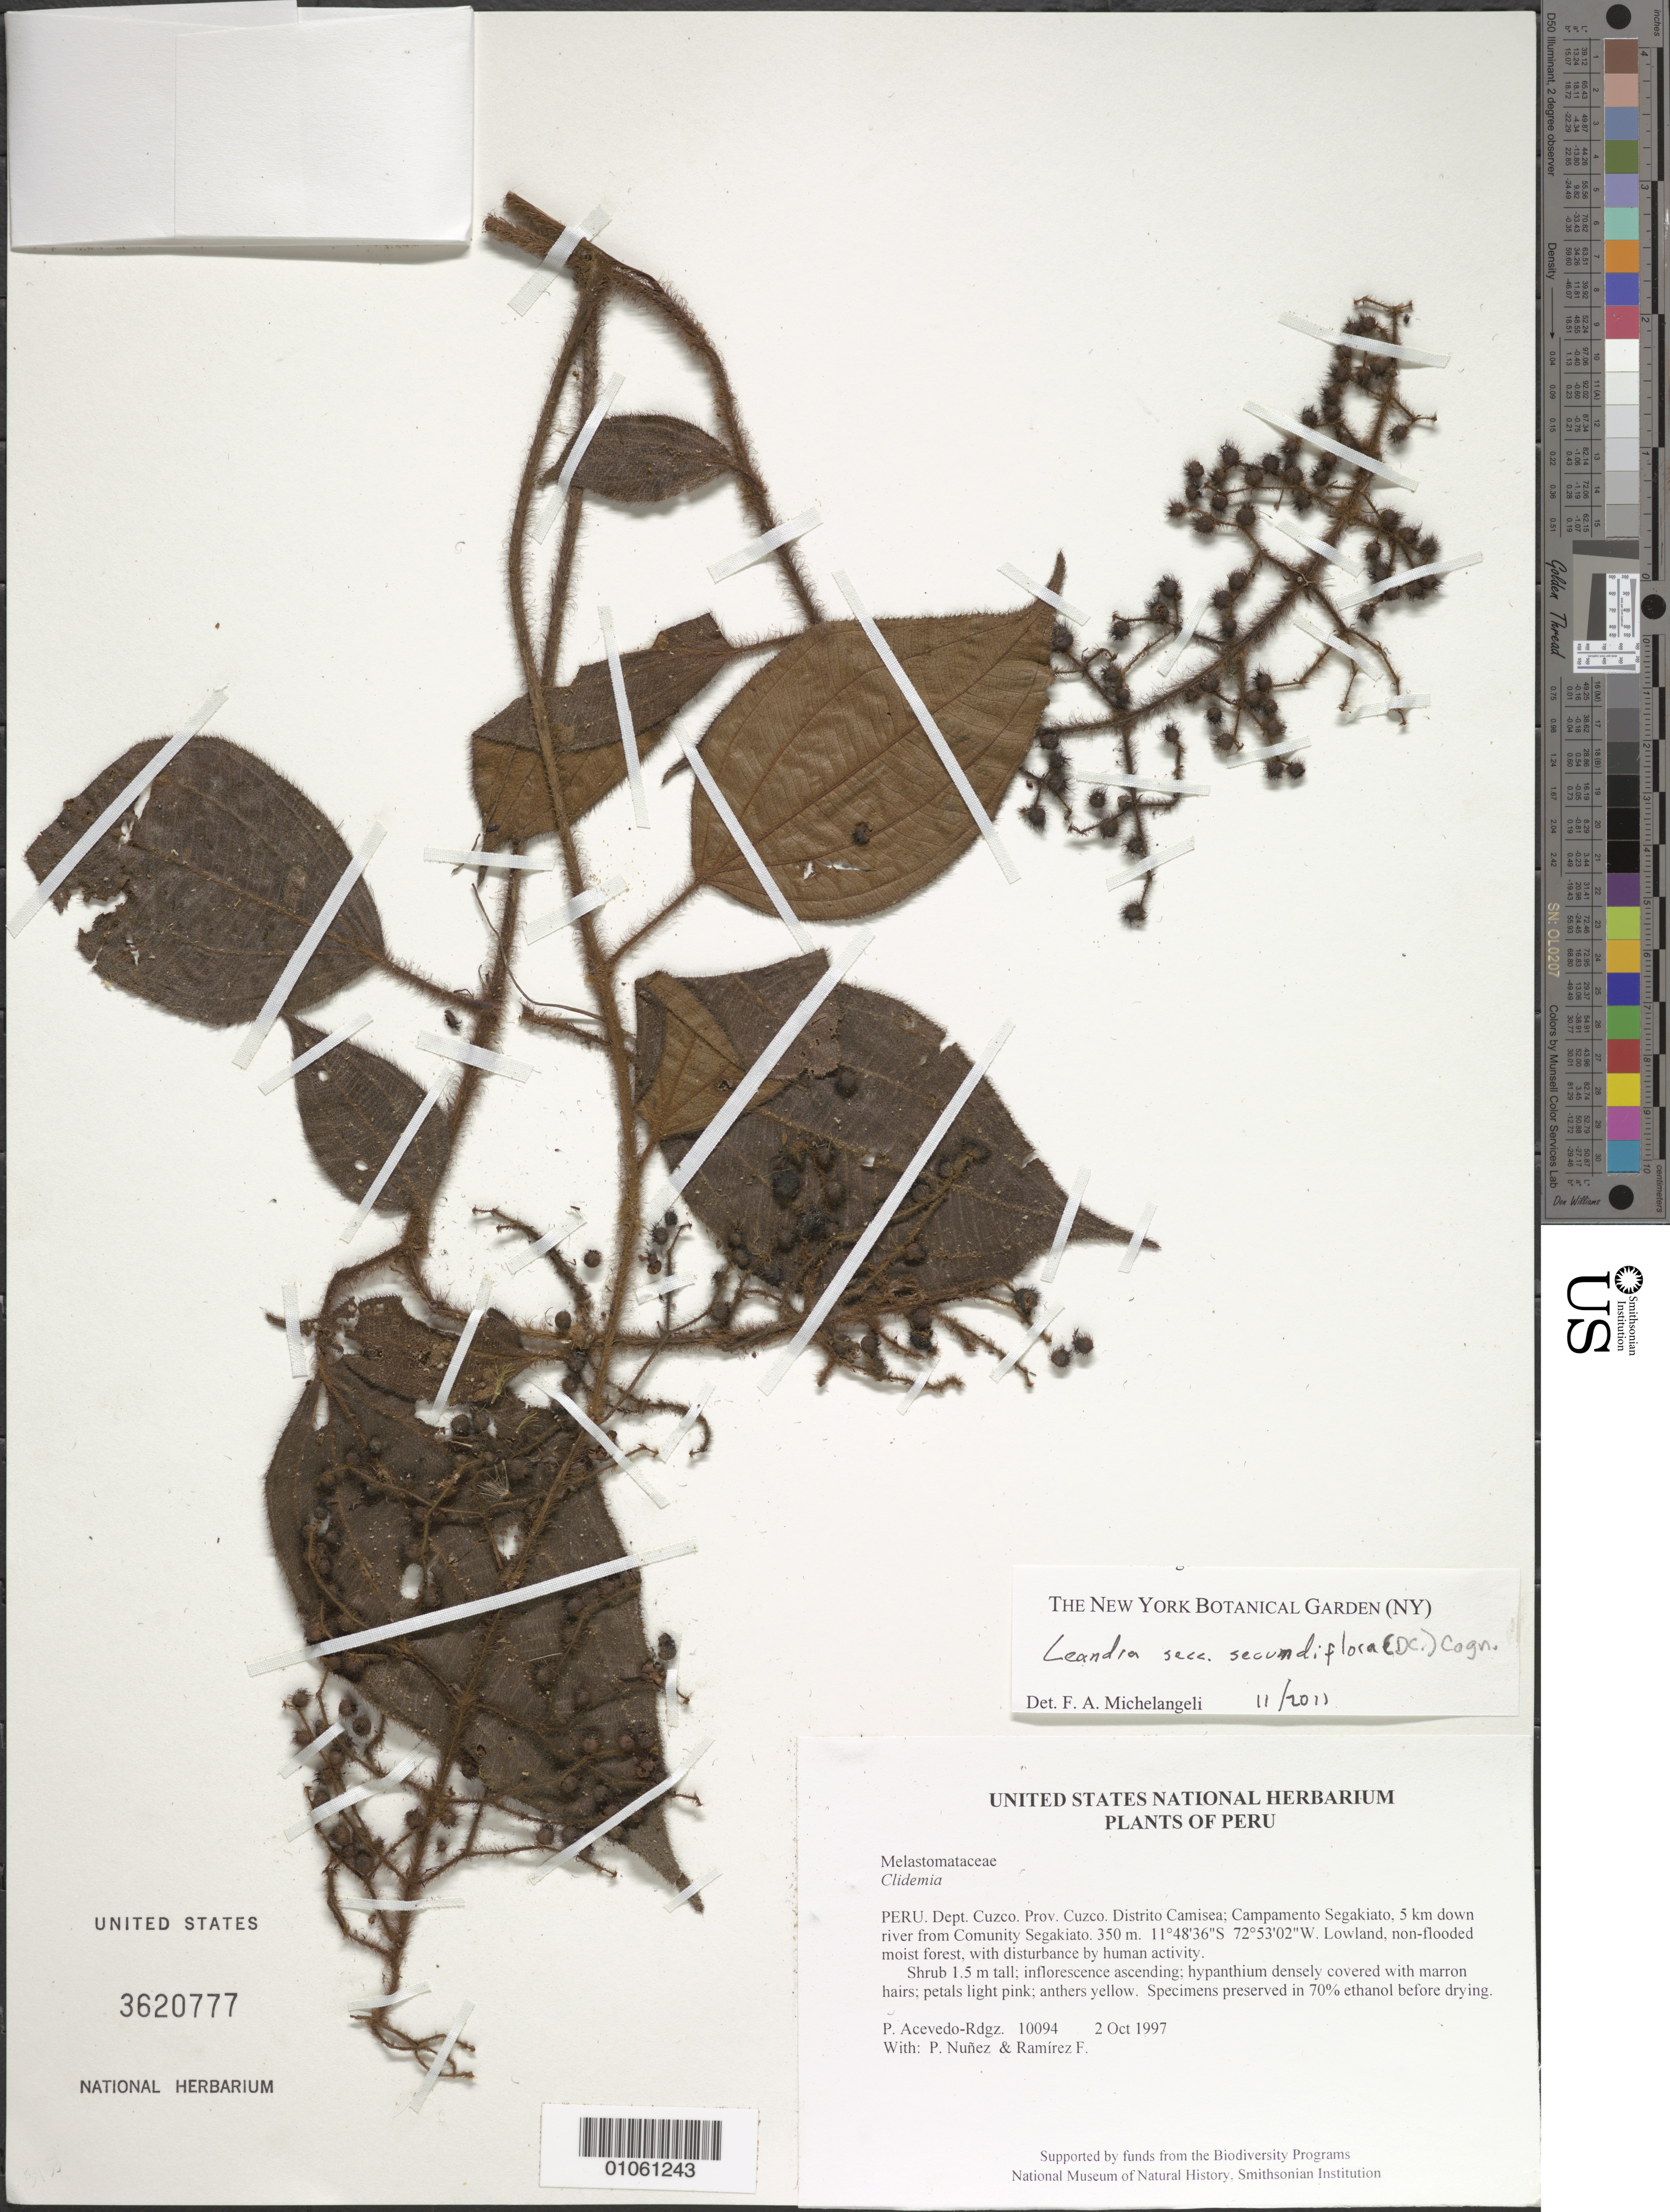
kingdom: Plantae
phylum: Tracheophyta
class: Magnoliopsida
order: Myrtales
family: Melastomataceae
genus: Leandra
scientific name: Leandra secundiflora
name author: (DC.) Cogn.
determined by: Michelangeli, F. A.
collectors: P. Acevedo-Rodr., P. Nuñez V. & F. Ramirez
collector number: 10094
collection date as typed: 02 Oct 1997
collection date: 1997-10-02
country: Peru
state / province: Cusco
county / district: Cusco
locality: Distrito Camisea; Campamento Segakiato, 5 km down river from Comunity Segakiato.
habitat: Lowland, non-flooded moist forest, with disturbance by human activity.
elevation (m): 350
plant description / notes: NY, US, MO, GH, P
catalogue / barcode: US 3620777